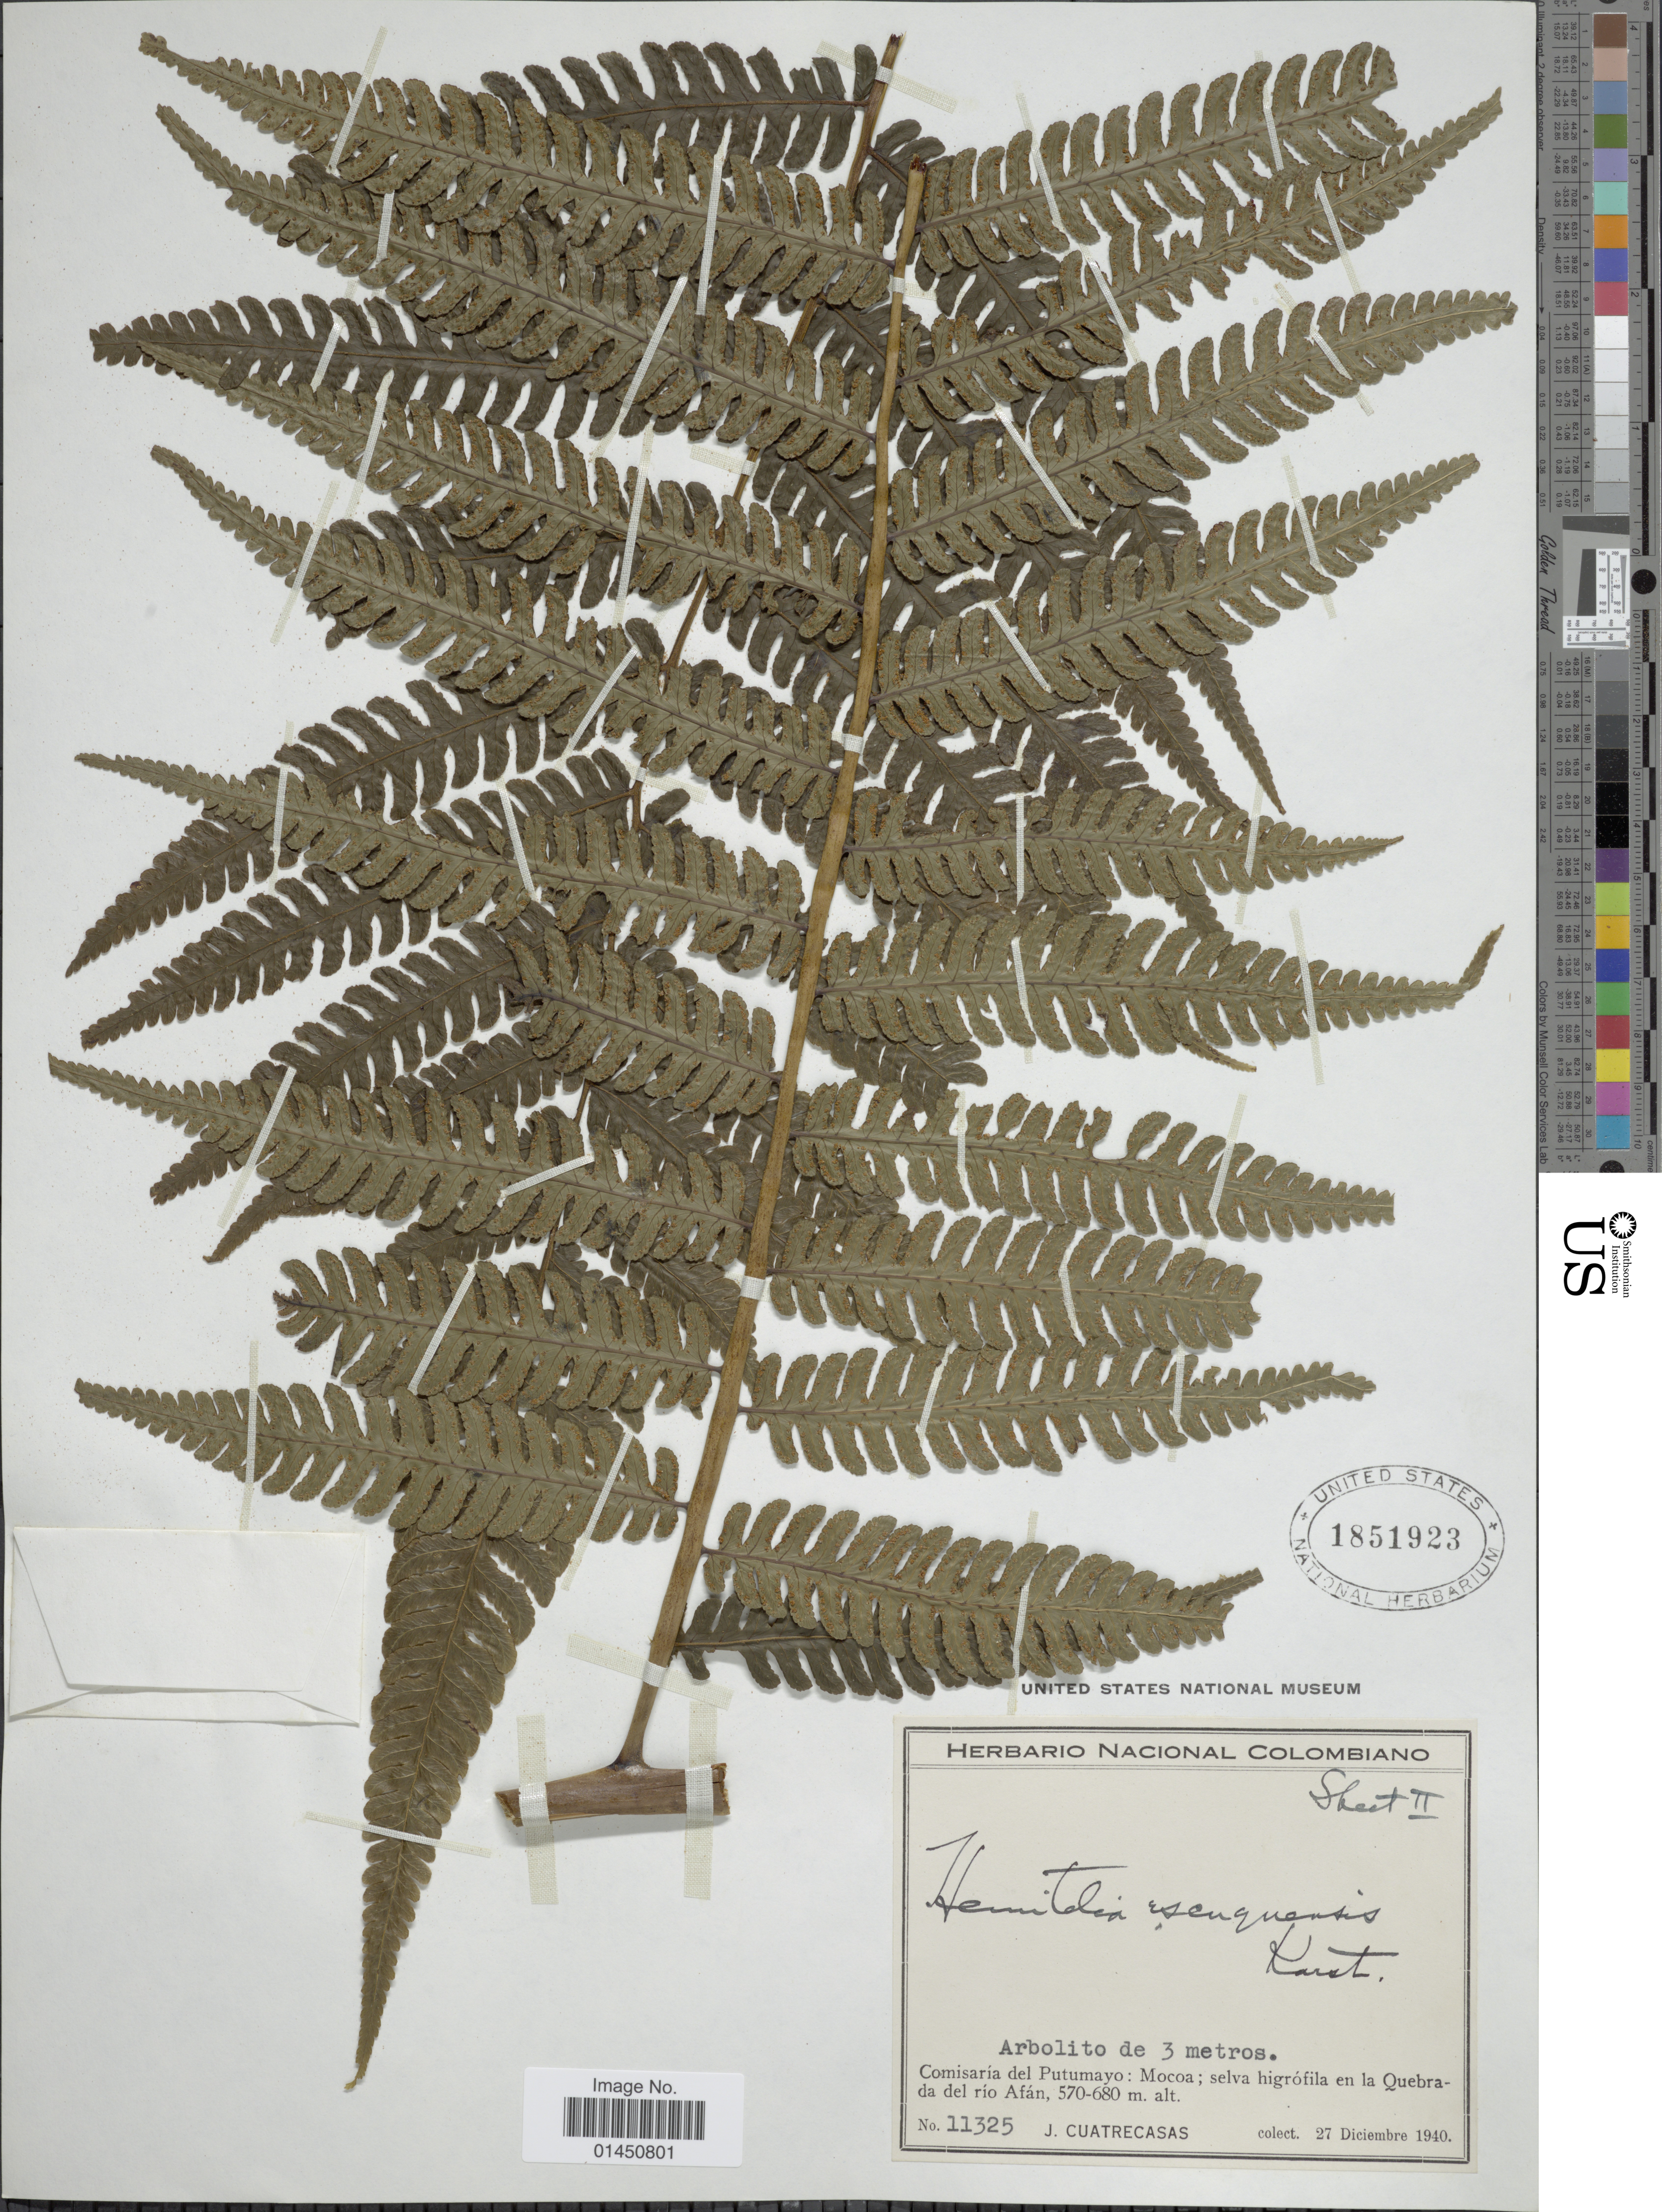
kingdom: Plantae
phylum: Tracheophyta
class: Polypodiopsida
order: Cyatheales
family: Cyatheaceae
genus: Cyathea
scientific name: Cyathea andina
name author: Domin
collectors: J. Cuatrecasas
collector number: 11325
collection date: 1940-12-27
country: Colombia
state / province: Putumayo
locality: Comisaria del Putumayo: Moca; selva higrofila en la Quebrada del rio Afan.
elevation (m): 570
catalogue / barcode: US 1851923